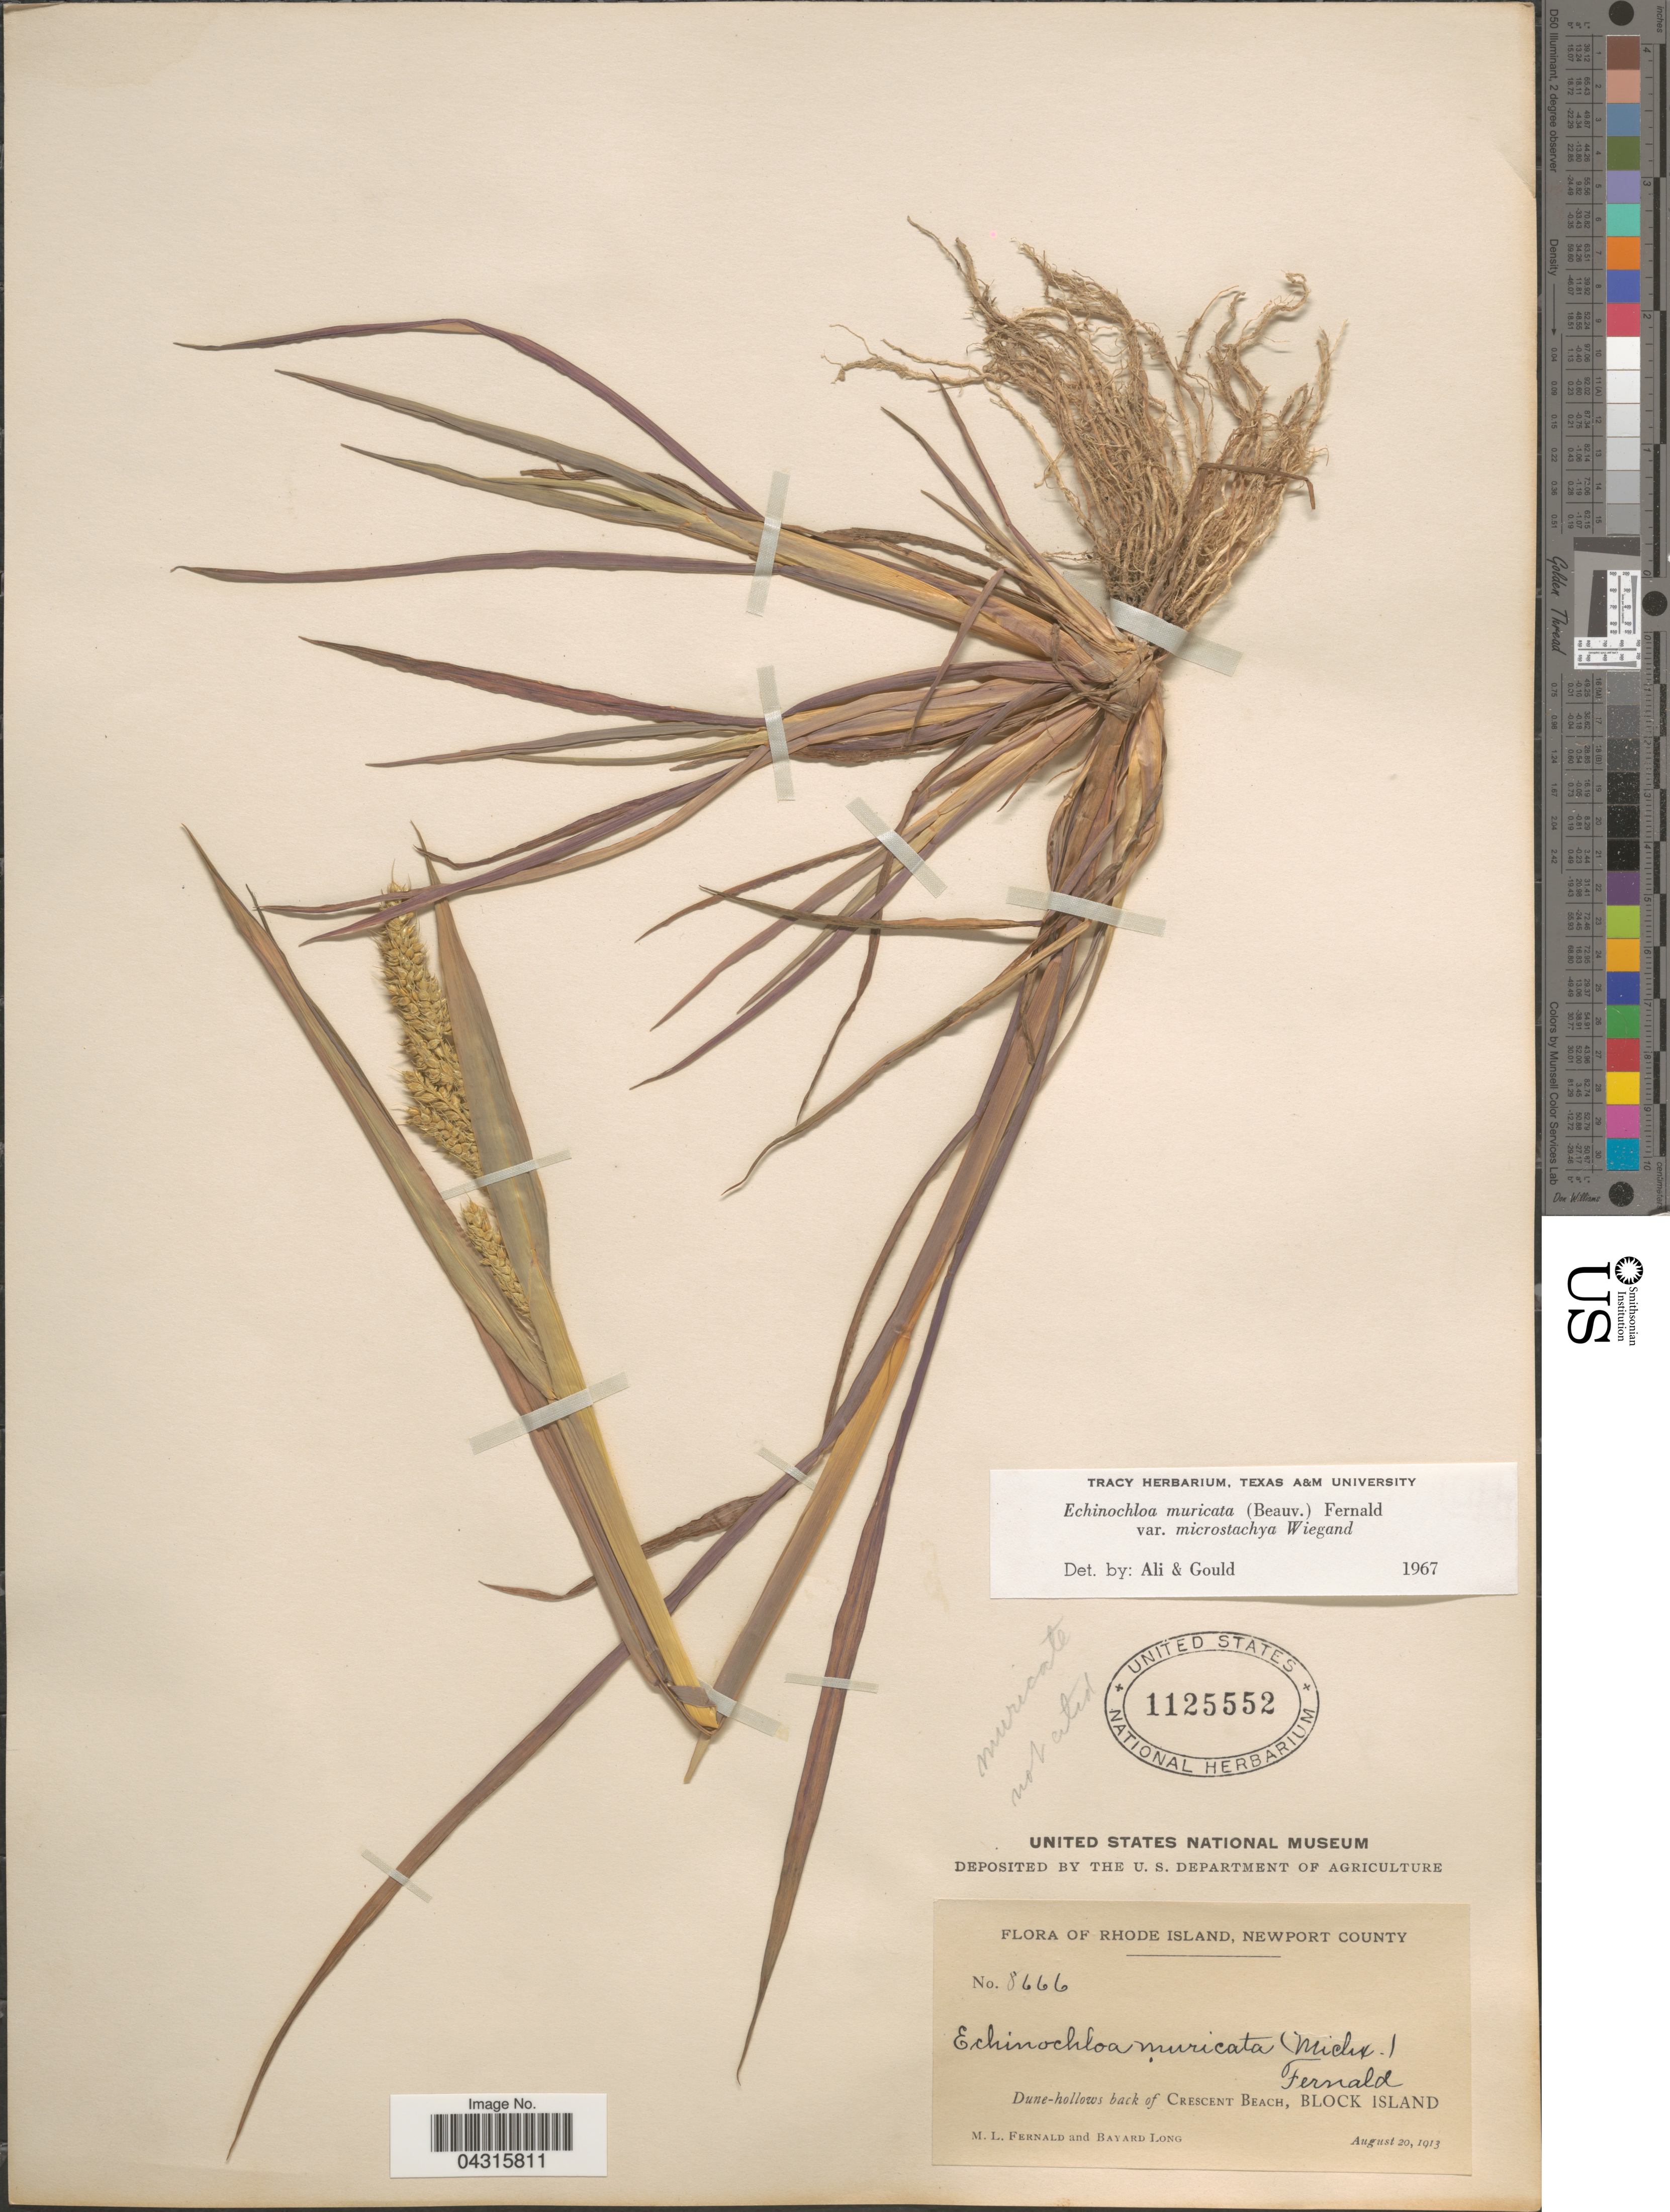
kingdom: Plantae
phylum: Tracheophyta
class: Liliopsida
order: Poales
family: Poaceae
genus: Echinochloa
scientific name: Echinochloa muricata var. microstachya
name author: Wiegand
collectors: M. L. Fernald & B. Long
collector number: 8666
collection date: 1913-08-20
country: United States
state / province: Rhode Island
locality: Newport County. Dune-hollows back of Crescent Beach, Block Island.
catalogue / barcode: US 1125552